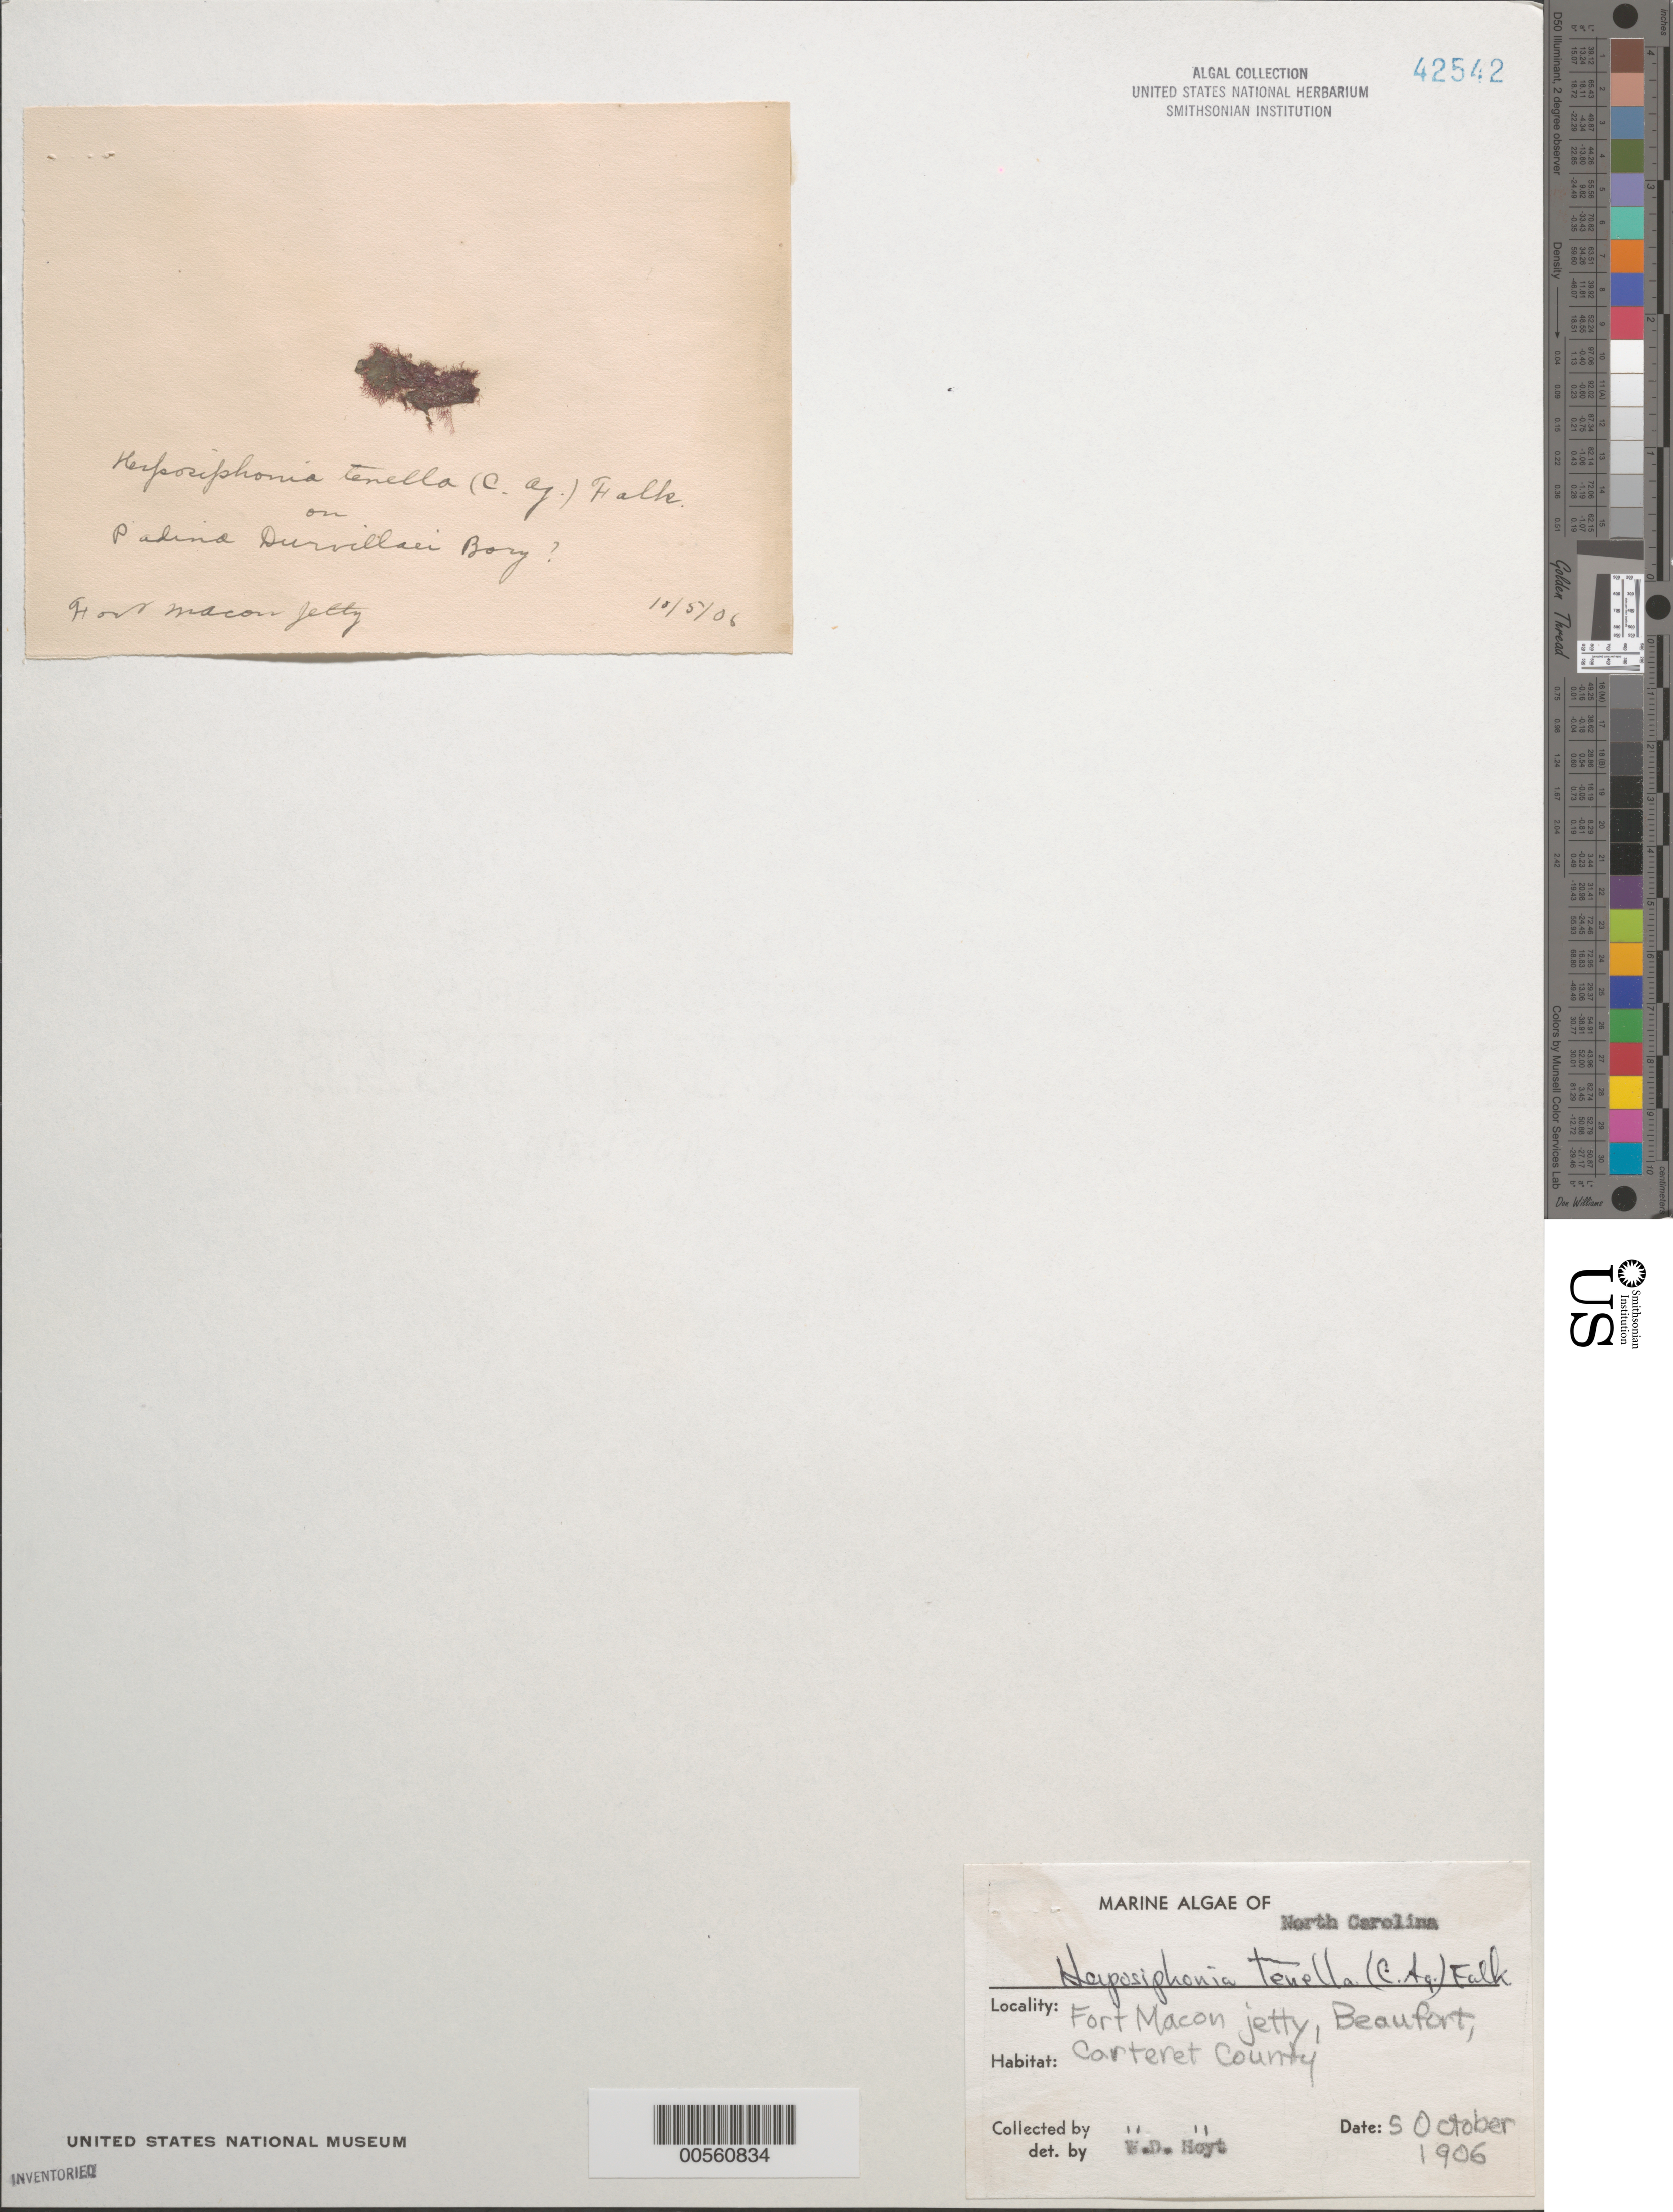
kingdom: Plantae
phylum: Rhodophyta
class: Florideophyceae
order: Ceramiales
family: Rhodomelaceae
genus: Herposiphonia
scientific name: Herposiphonia tenella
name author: (C. Agardh) Ambronn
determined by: Hoyt, W. D.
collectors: W. D. Hoyt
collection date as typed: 05 Oct 1906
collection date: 1906-10-05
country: United States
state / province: North Carolina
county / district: Carteret County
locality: Beaufort, Fort Macon jetty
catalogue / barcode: US 42542